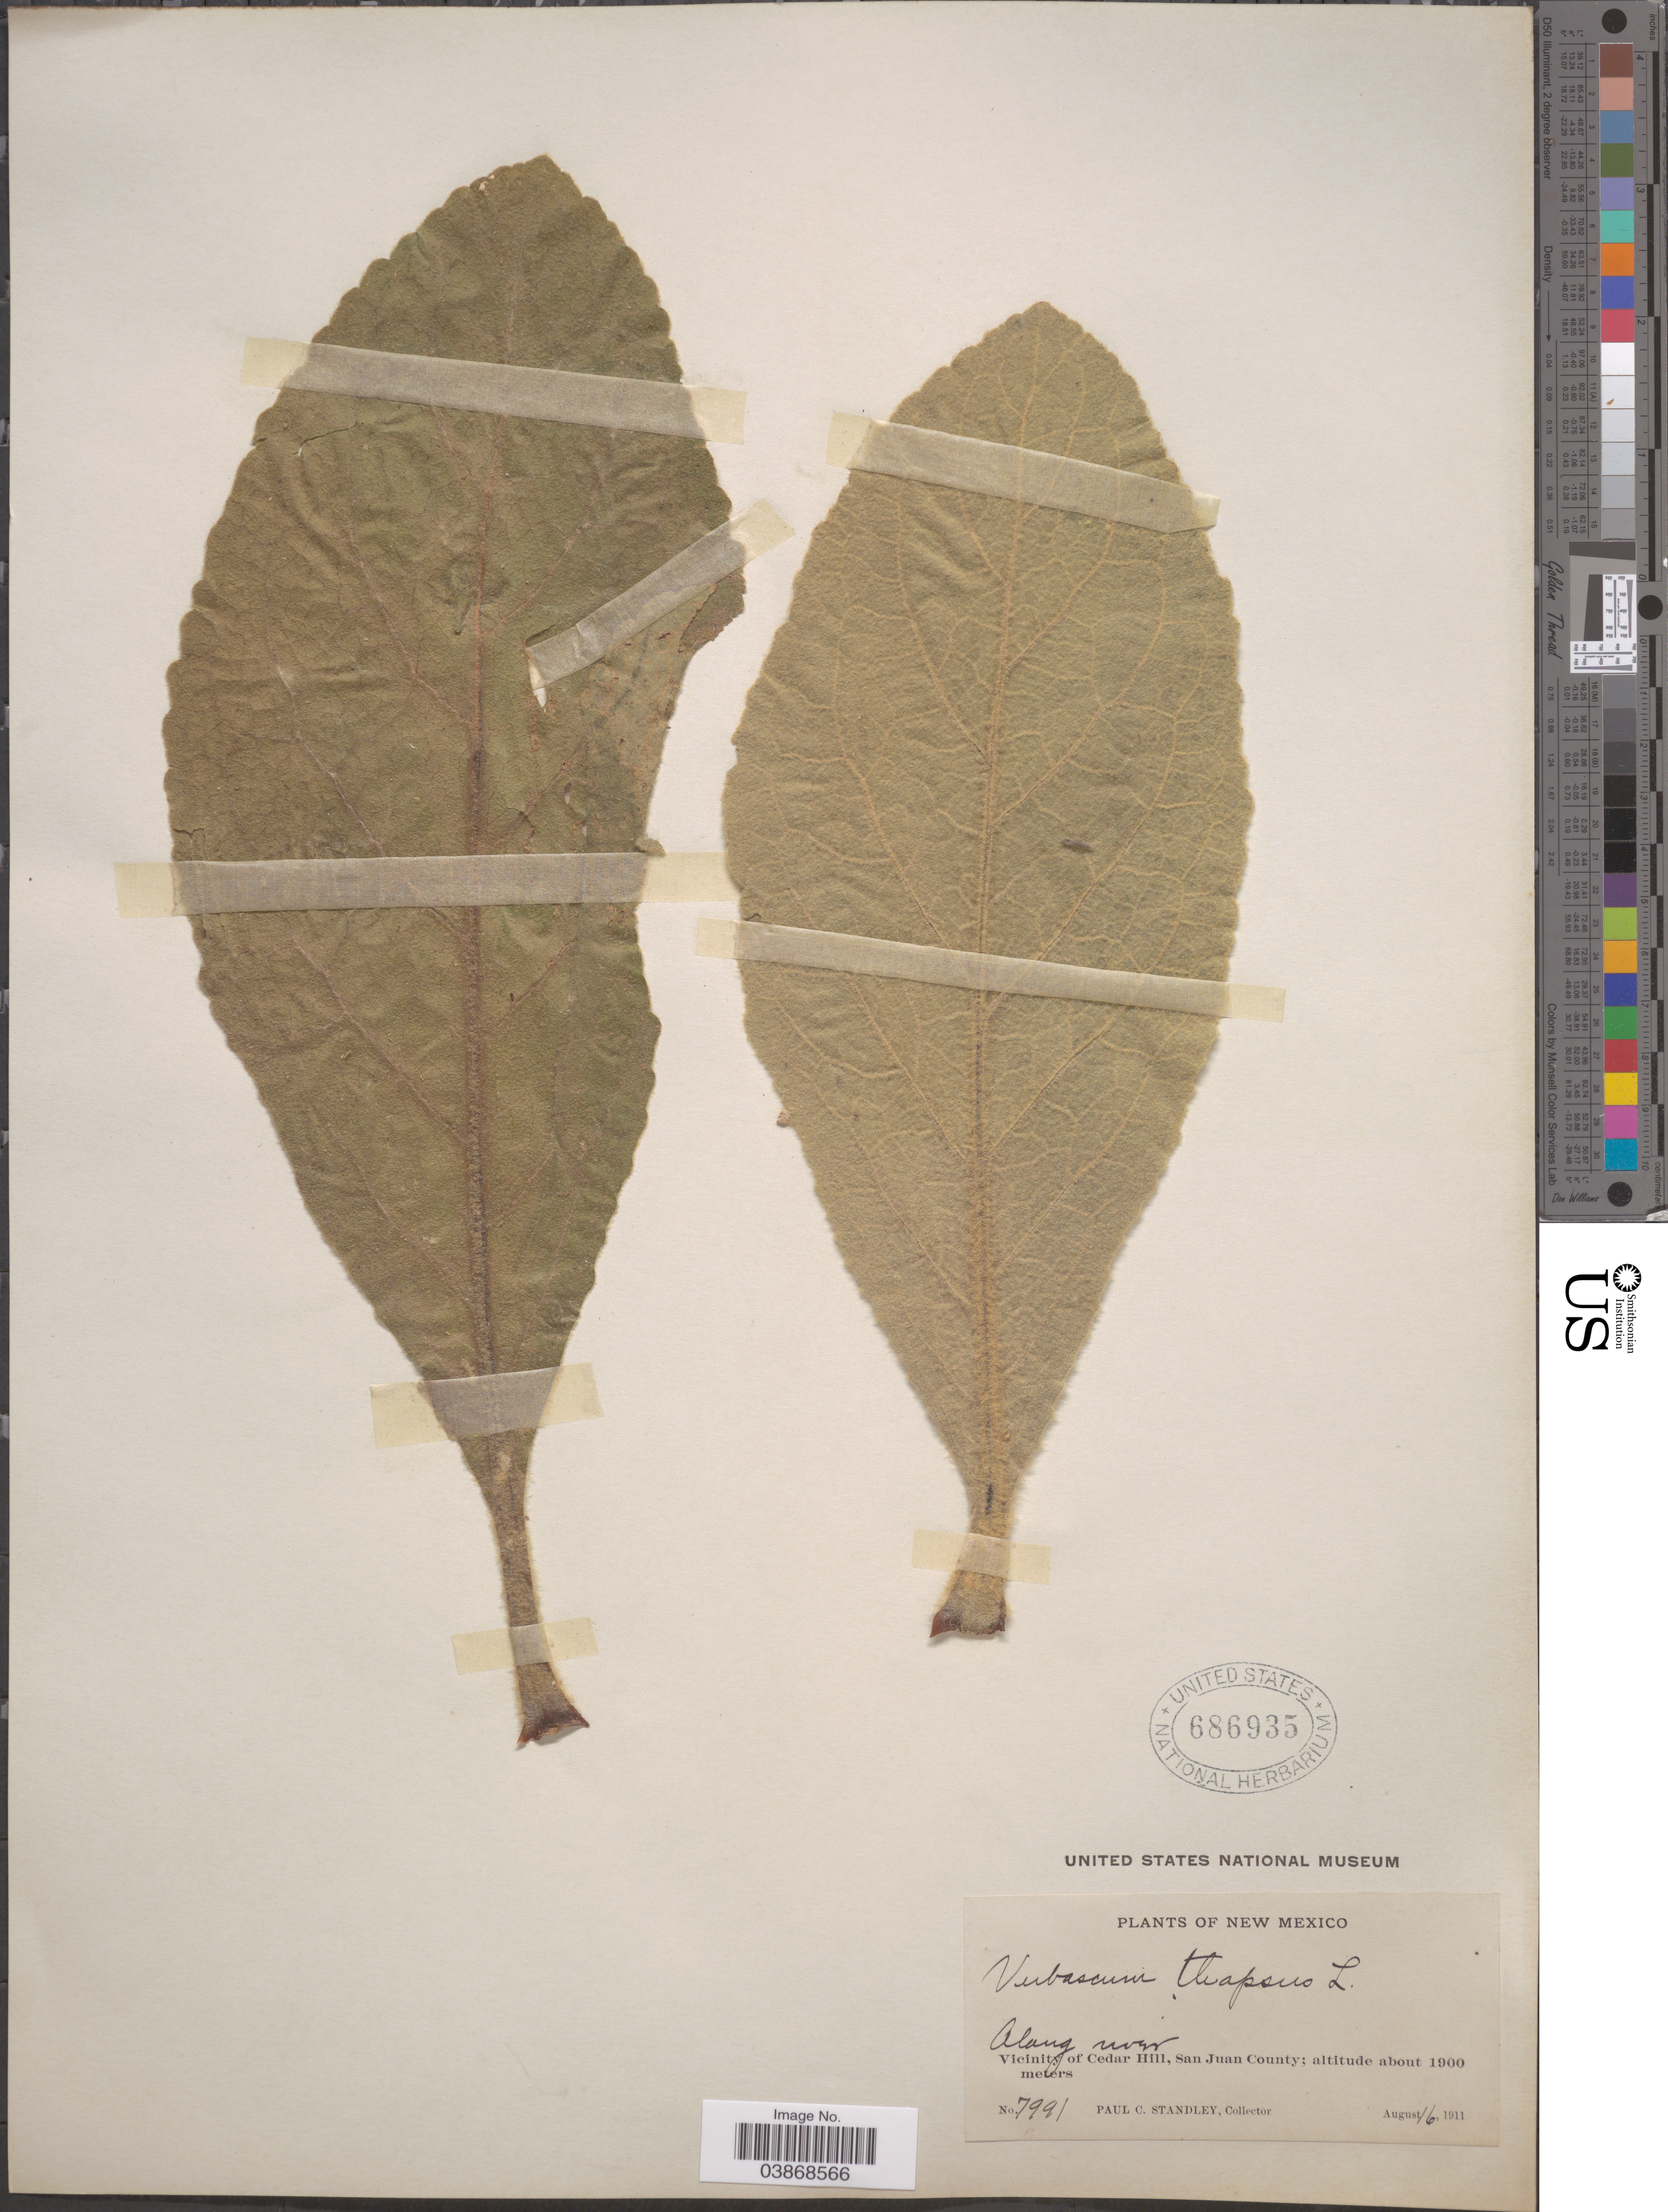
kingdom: Plantae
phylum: Tracheophyta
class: Magnoliopsida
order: Lamiales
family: Scrophulariaceae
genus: Verbascum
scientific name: Verbascum thapsus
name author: L.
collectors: P. C. Standley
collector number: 7991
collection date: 1911-08-16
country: United States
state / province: New Mexico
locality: Vicinity of Cedar Hill, San Juan County.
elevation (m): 1900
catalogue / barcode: US 686935